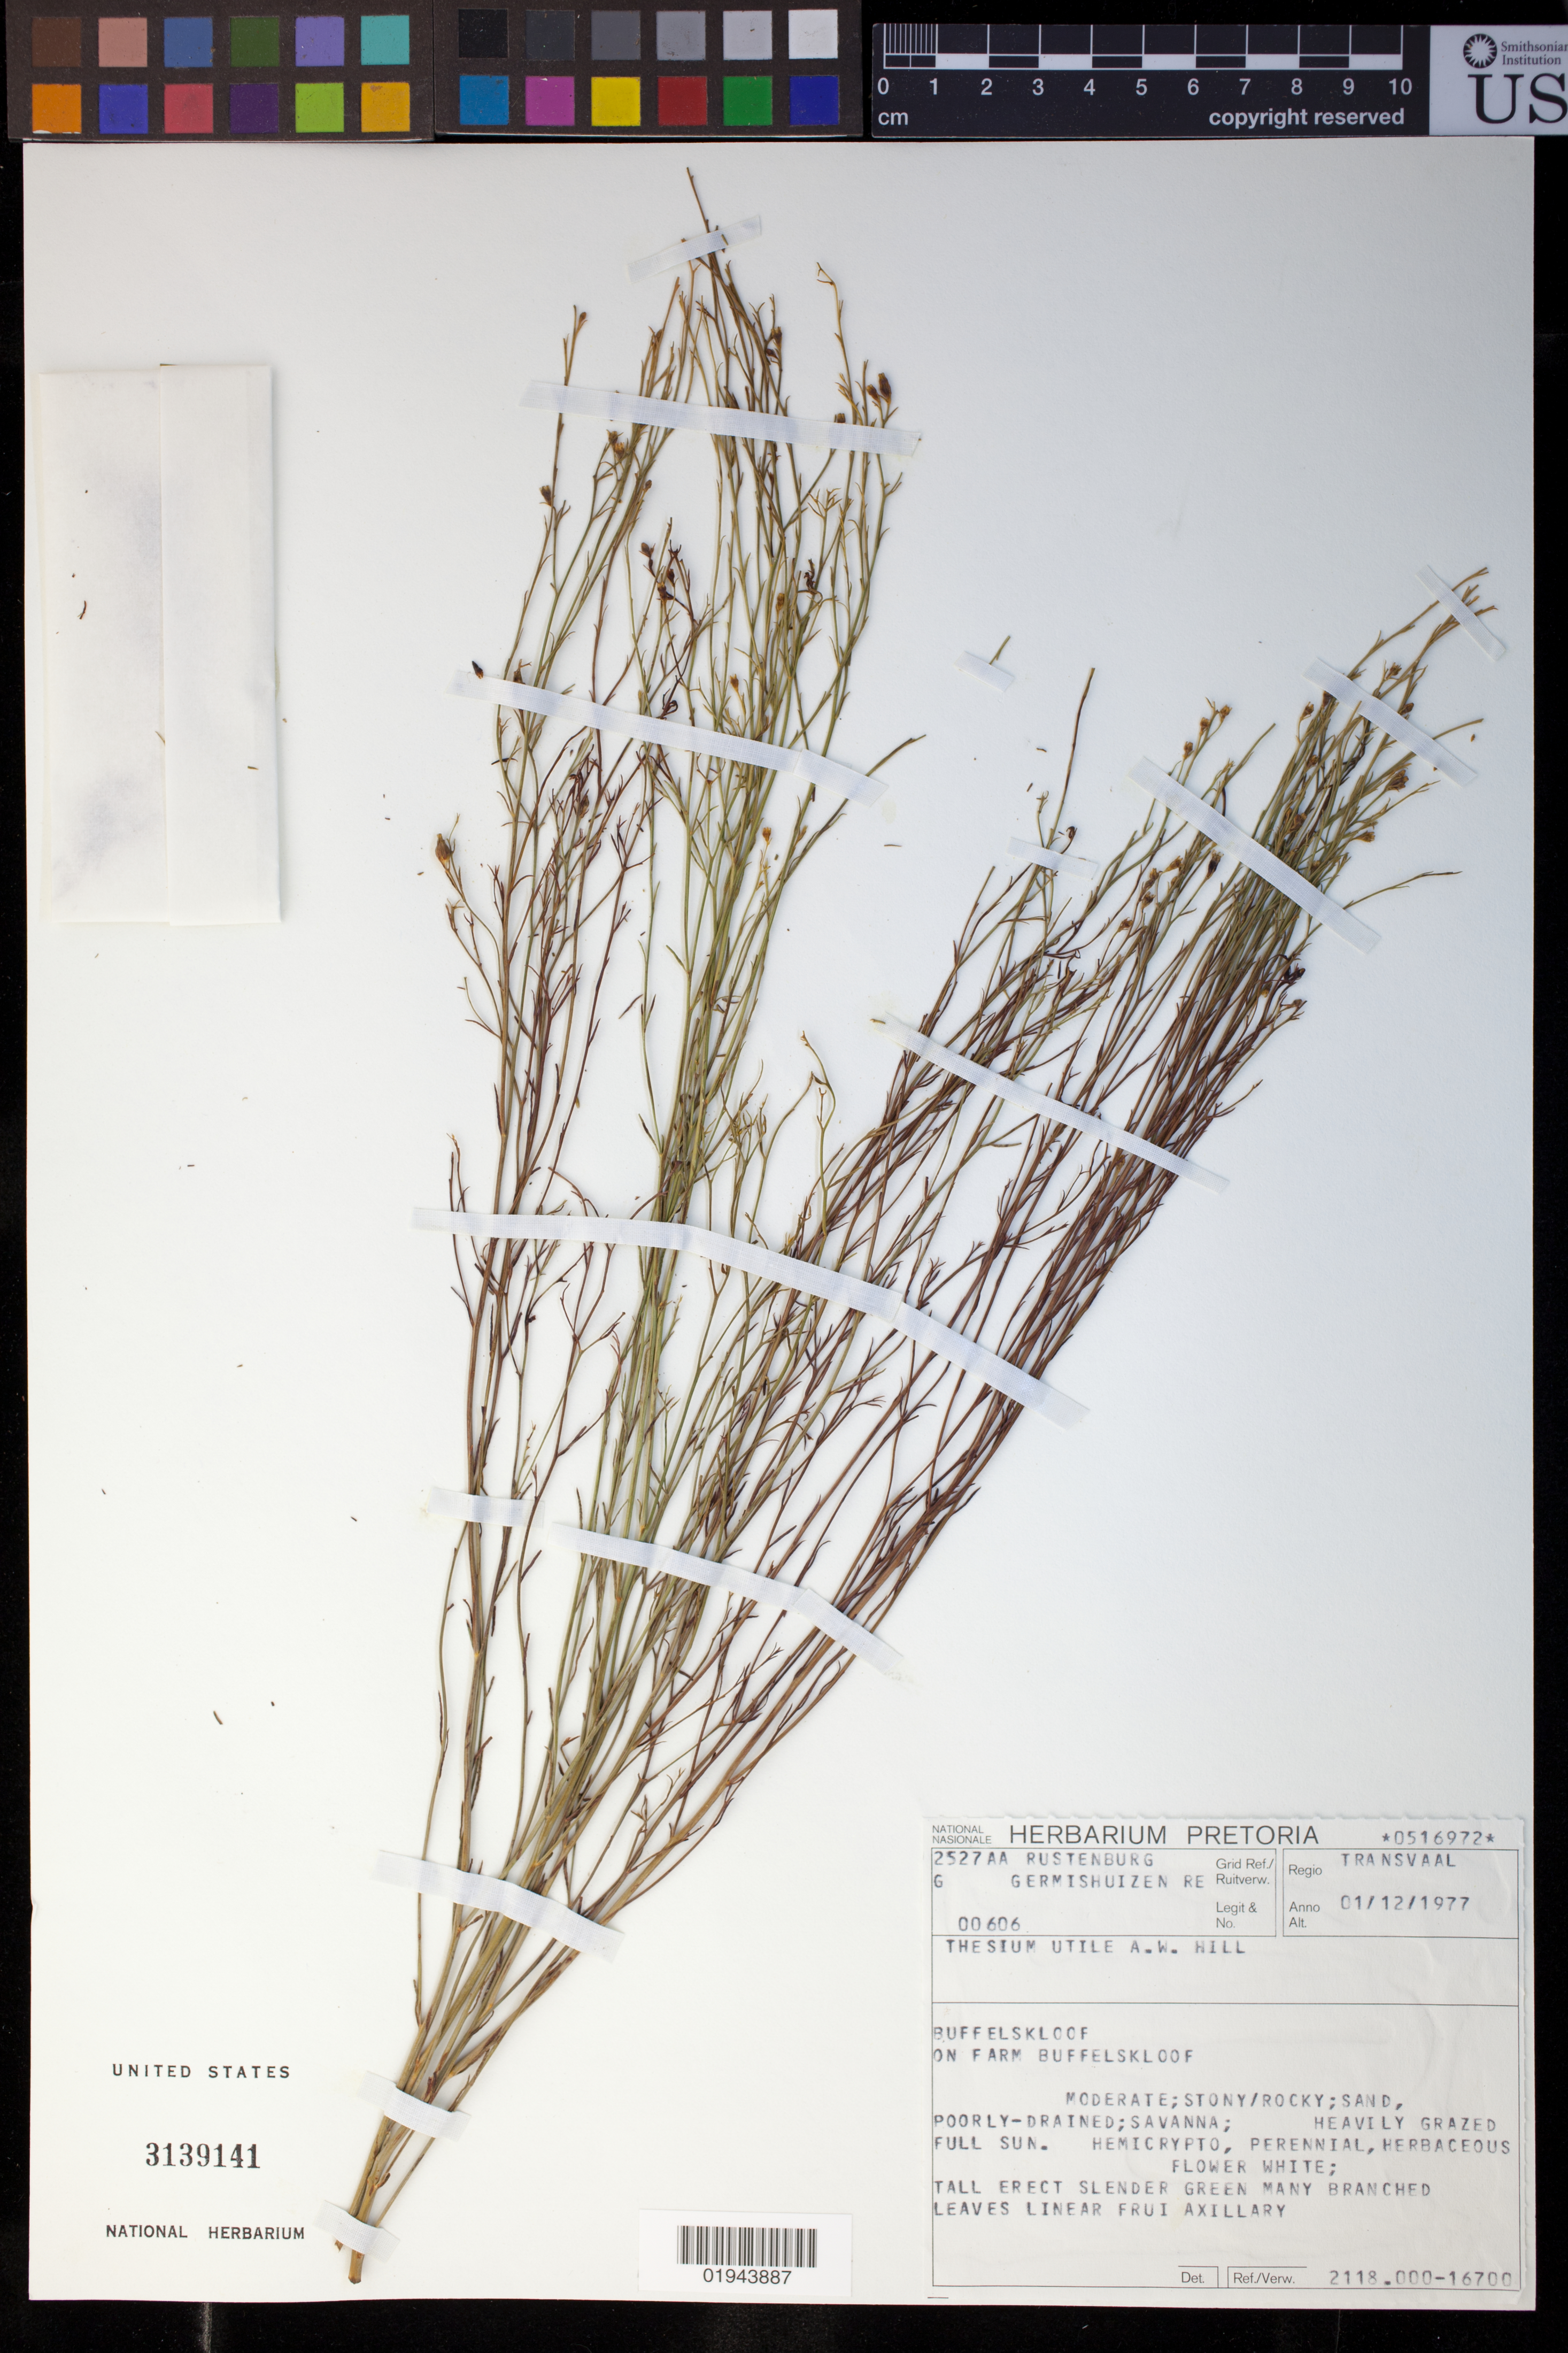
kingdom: Plantae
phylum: Tracheophyta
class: Magnoliopsida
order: Santalales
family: Thesiaceae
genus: Thesium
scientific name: Thesium utile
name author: A.W. Hill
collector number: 606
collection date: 1977-12-01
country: South Africa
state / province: North West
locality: Rustenburg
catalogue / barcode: US 3139141